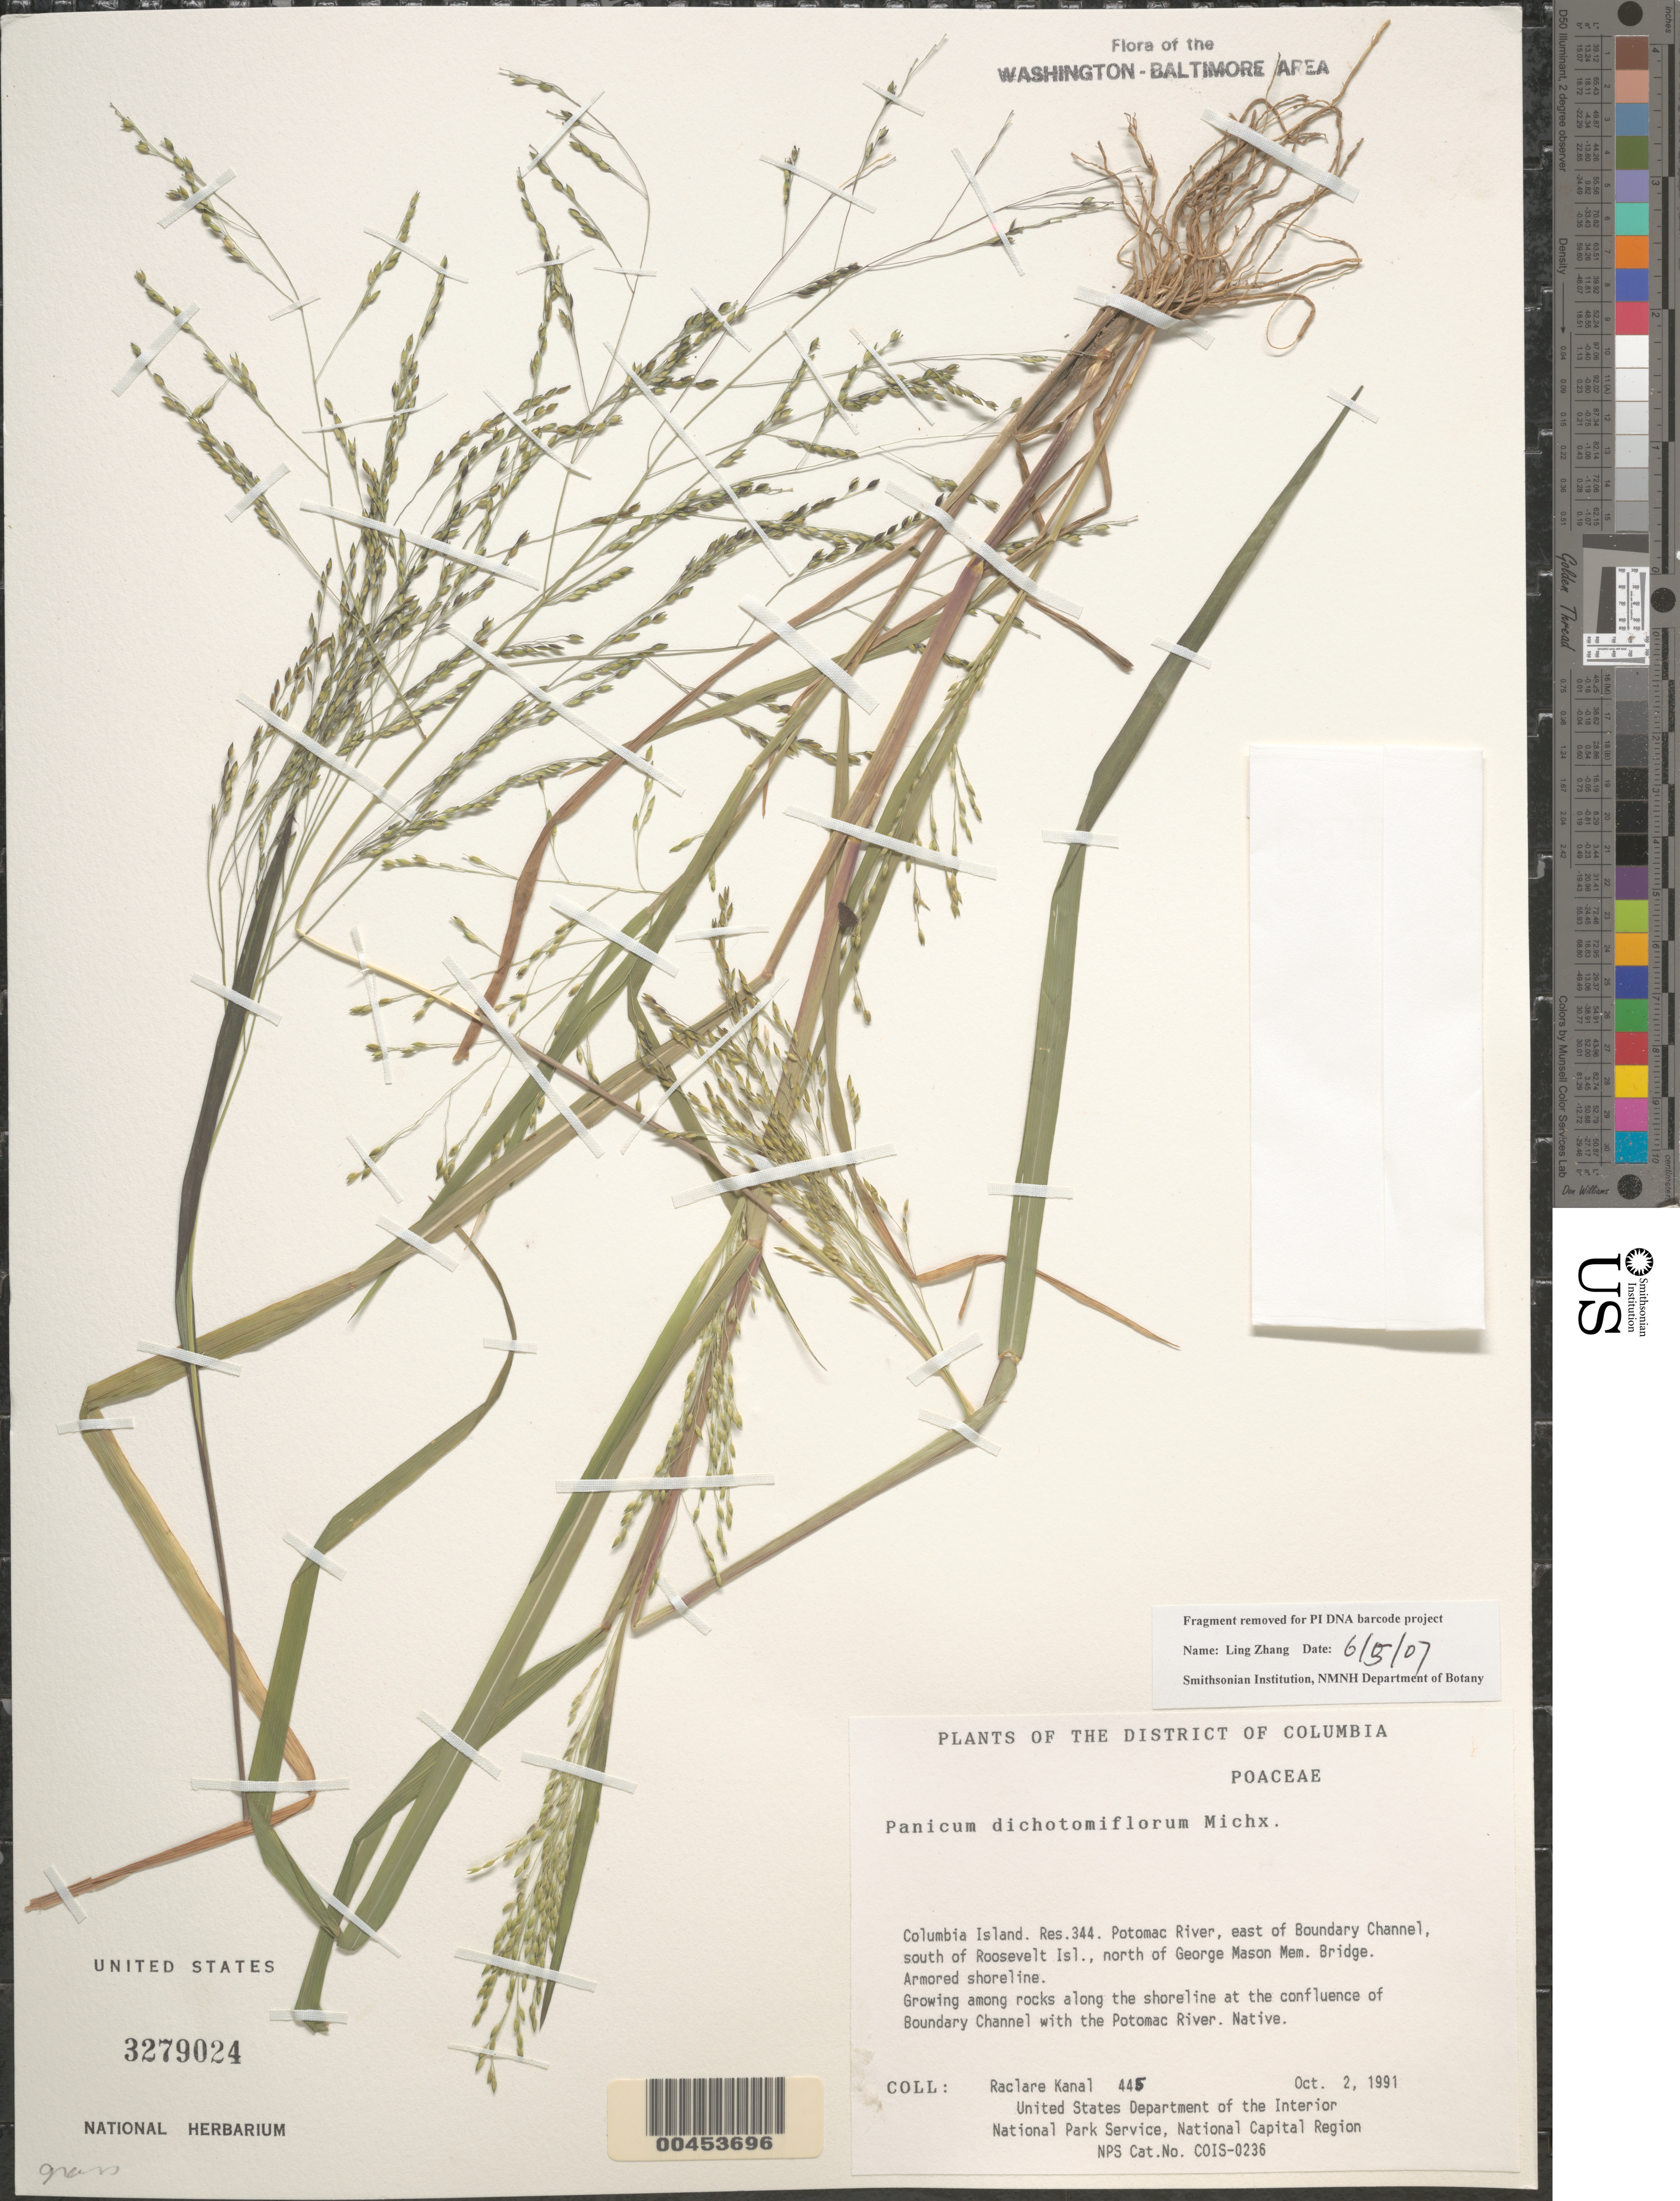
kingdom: Plantae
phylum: Tracheophyta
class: Liliopsida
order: Poales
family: Poaceae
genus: Panicum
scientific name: Panicum dichotomiflorum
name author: Michx.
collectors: R. Kanal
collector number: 445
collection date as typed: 02 Oct 1991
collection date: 1991-10-02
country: United States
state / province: District of Columbia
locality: Columbia Island, Res 344, Potomac River, S of Roosevelt Island, E of Boundary Channel, confluence of Boundary Channel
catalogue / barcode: US 3279024